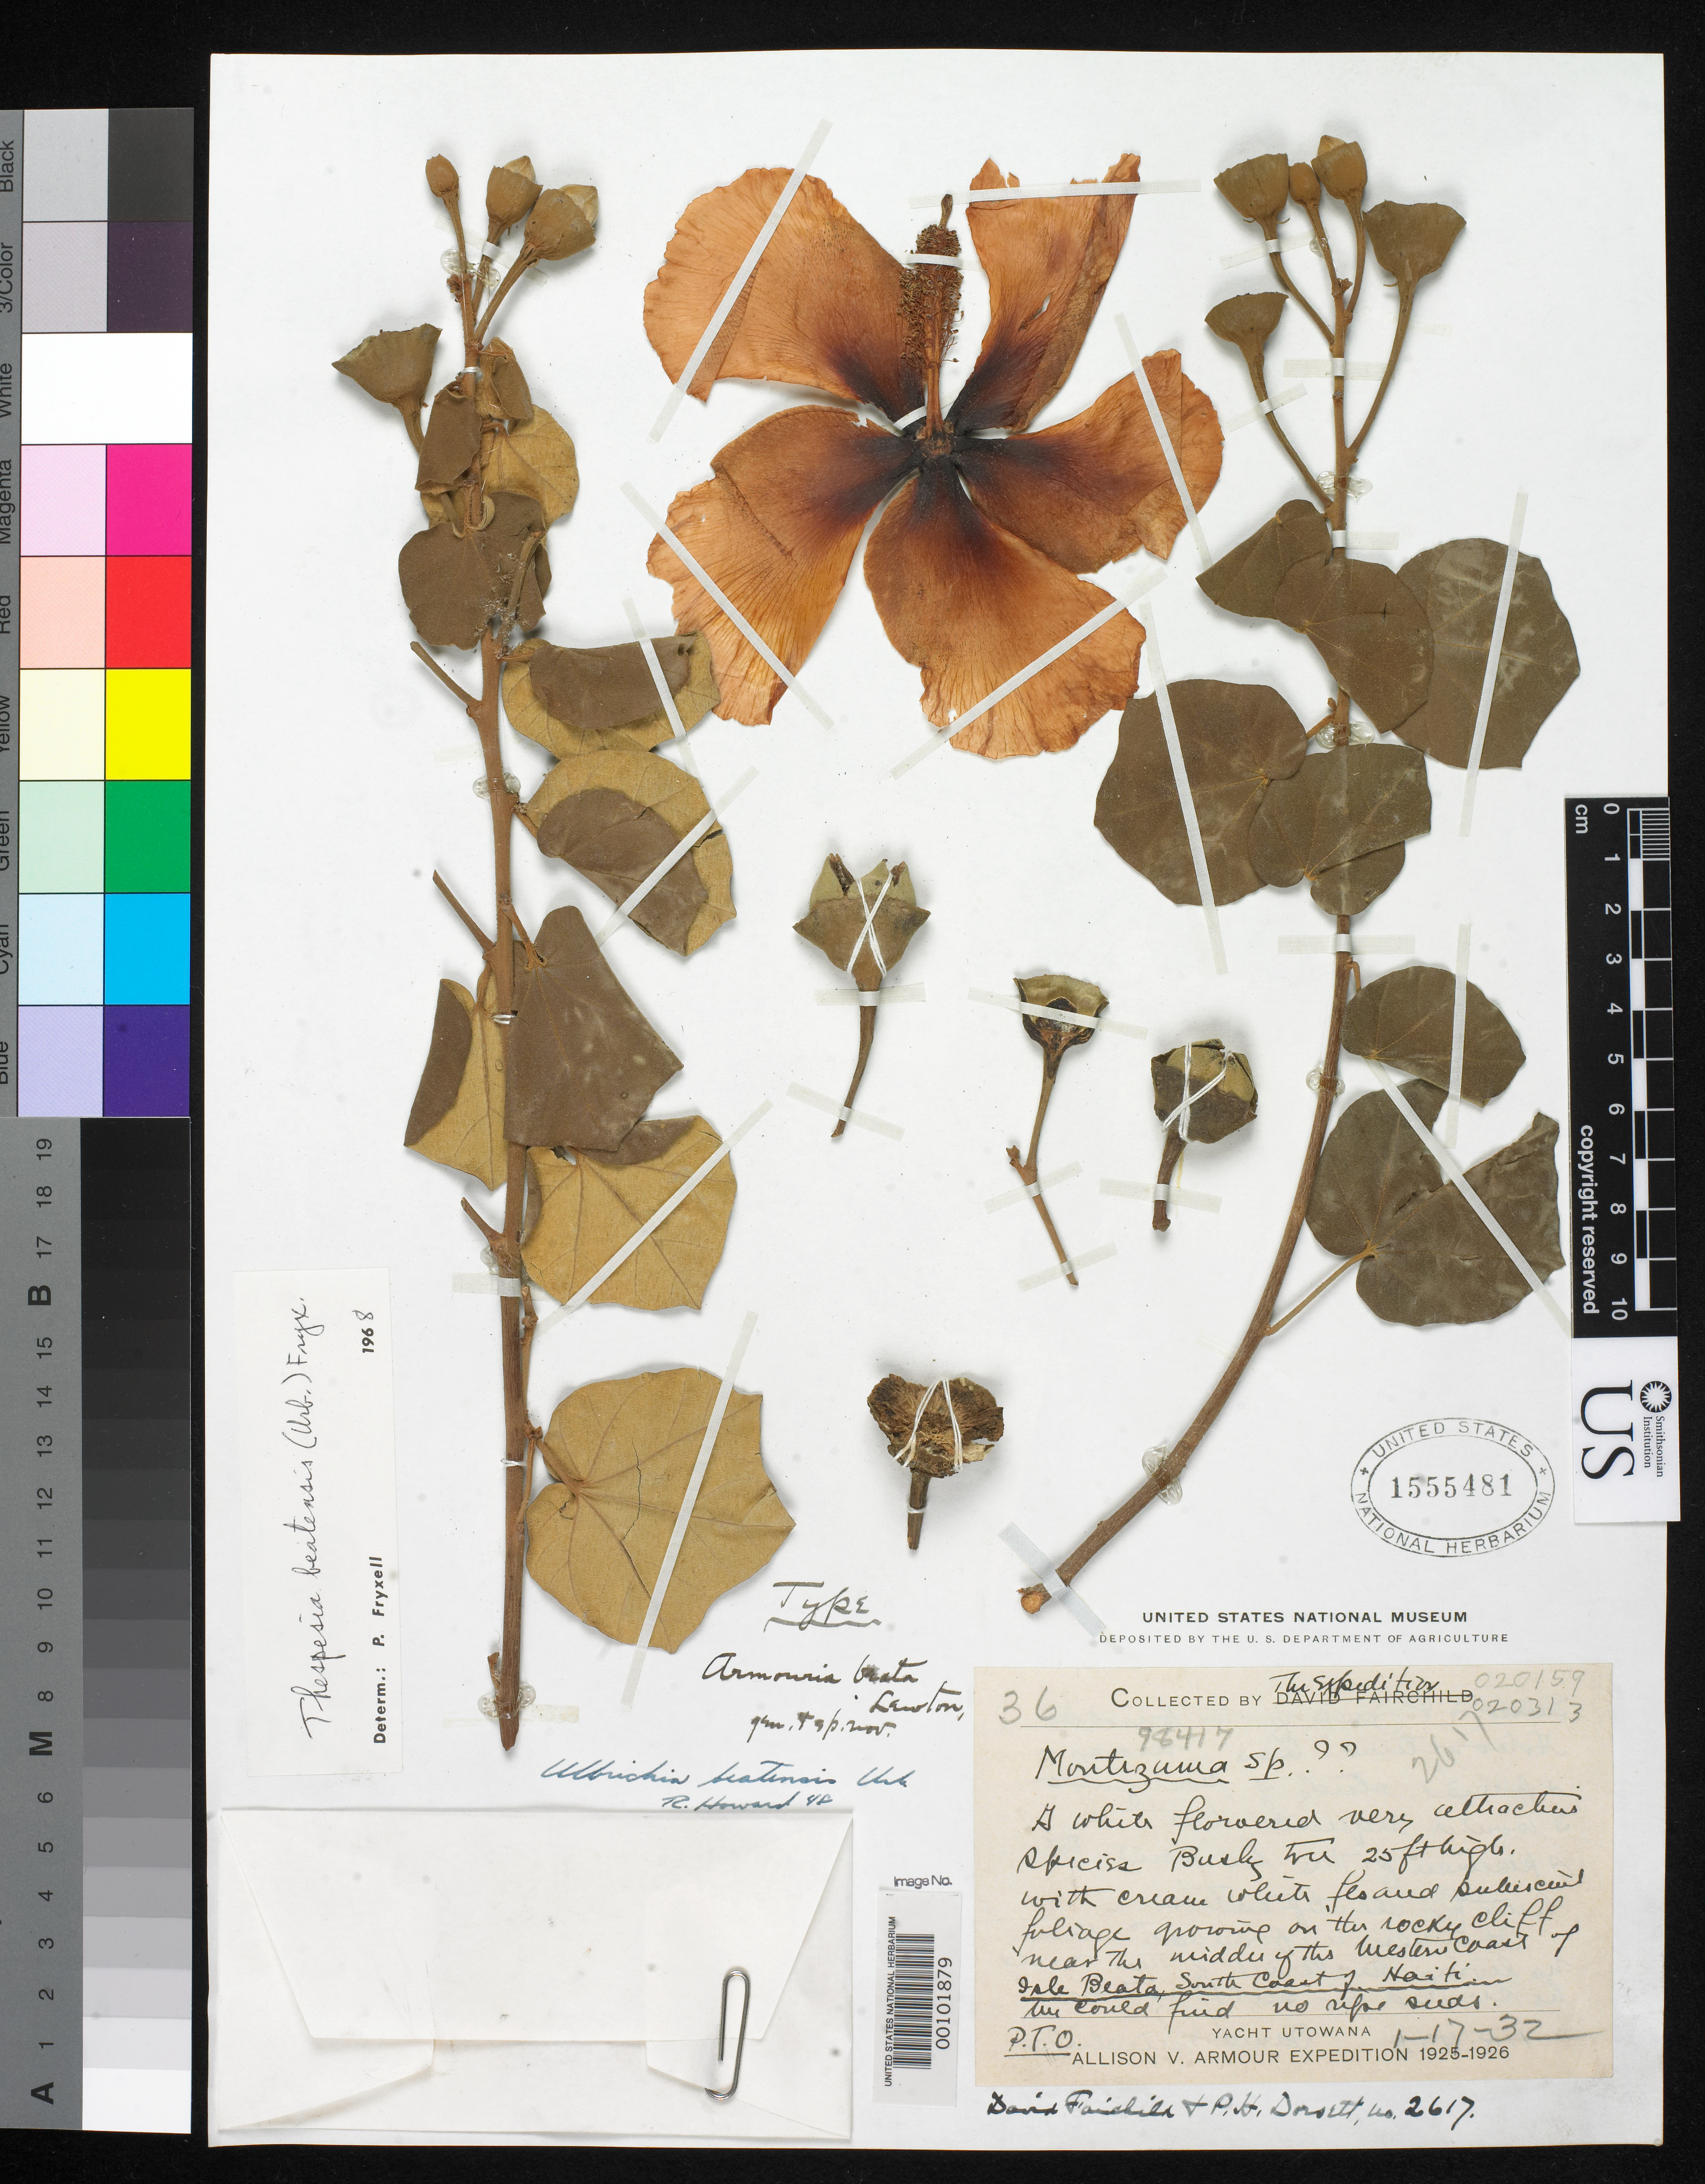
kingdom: Plantae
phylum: Tracheophyta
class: Magnoliopsida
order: Malvales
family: Malvaceae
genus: Armouria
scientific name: Armouria beata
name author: Lewton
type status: Holotype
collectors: D. Fairchild & P. H. Dorsett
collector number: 2617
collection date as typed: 17 Jan 1932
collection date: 1932-01-17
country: Haiti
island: Beata Island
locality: Near middle of W coast of island.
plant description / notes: One of 3 consecutively numbered US sheets (1555481; 1555482, "Sheet II"; 1555483, "Sheet III"); only USNH 1555481 is annotated as "Type" and is explicitly cited in the protologue by USNH sheet number as "type" (the other US sheets are not cited at all). Unclear whether only 1555481 should be considered the holotype (with 2 associated isotypes) or if all 3 sheets comprise a single holotype.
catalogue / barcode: US 1555481